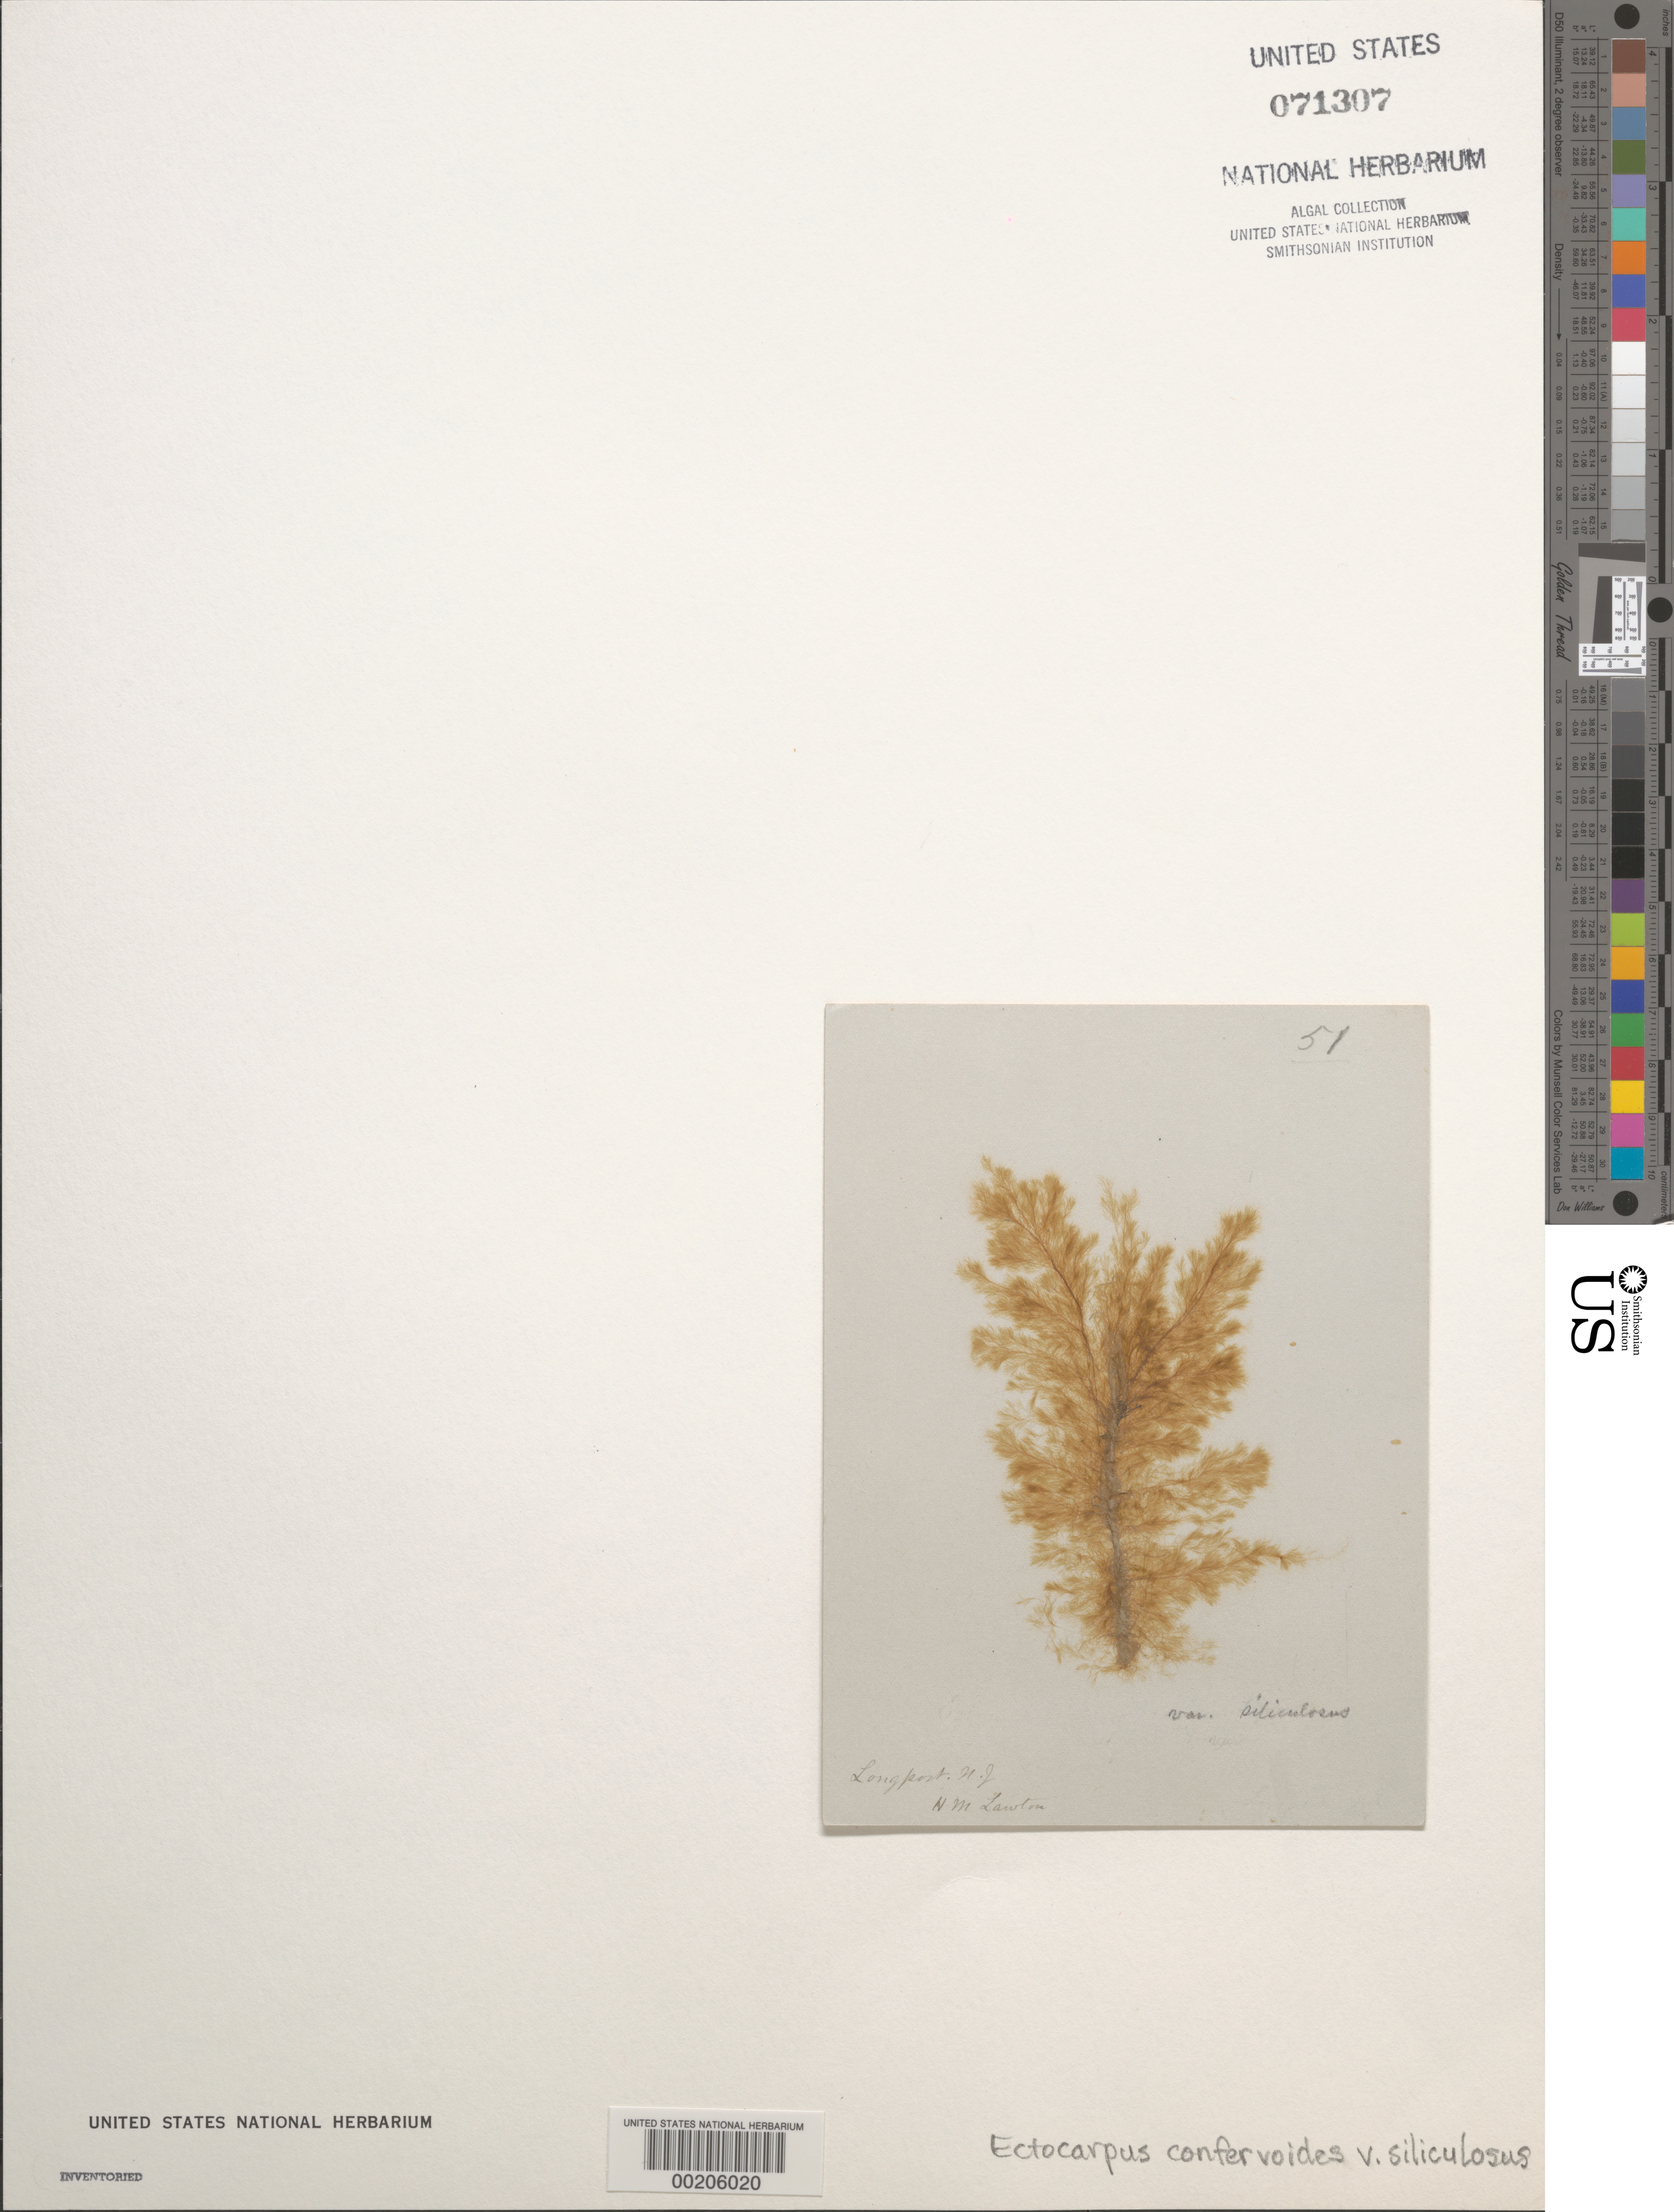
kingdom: Chromista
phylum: Ochrophyta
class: Phaeophyceae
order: Ectocarpales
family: Ectocarpaceae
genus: Ectocarpus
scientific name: Ectocarpus siliculosus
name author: (Dillwyn) Lyngbye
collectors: H. Lawton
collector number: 51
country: United States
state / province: New Jersey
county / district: Atlantic County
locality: Longport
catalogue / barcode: US 71307